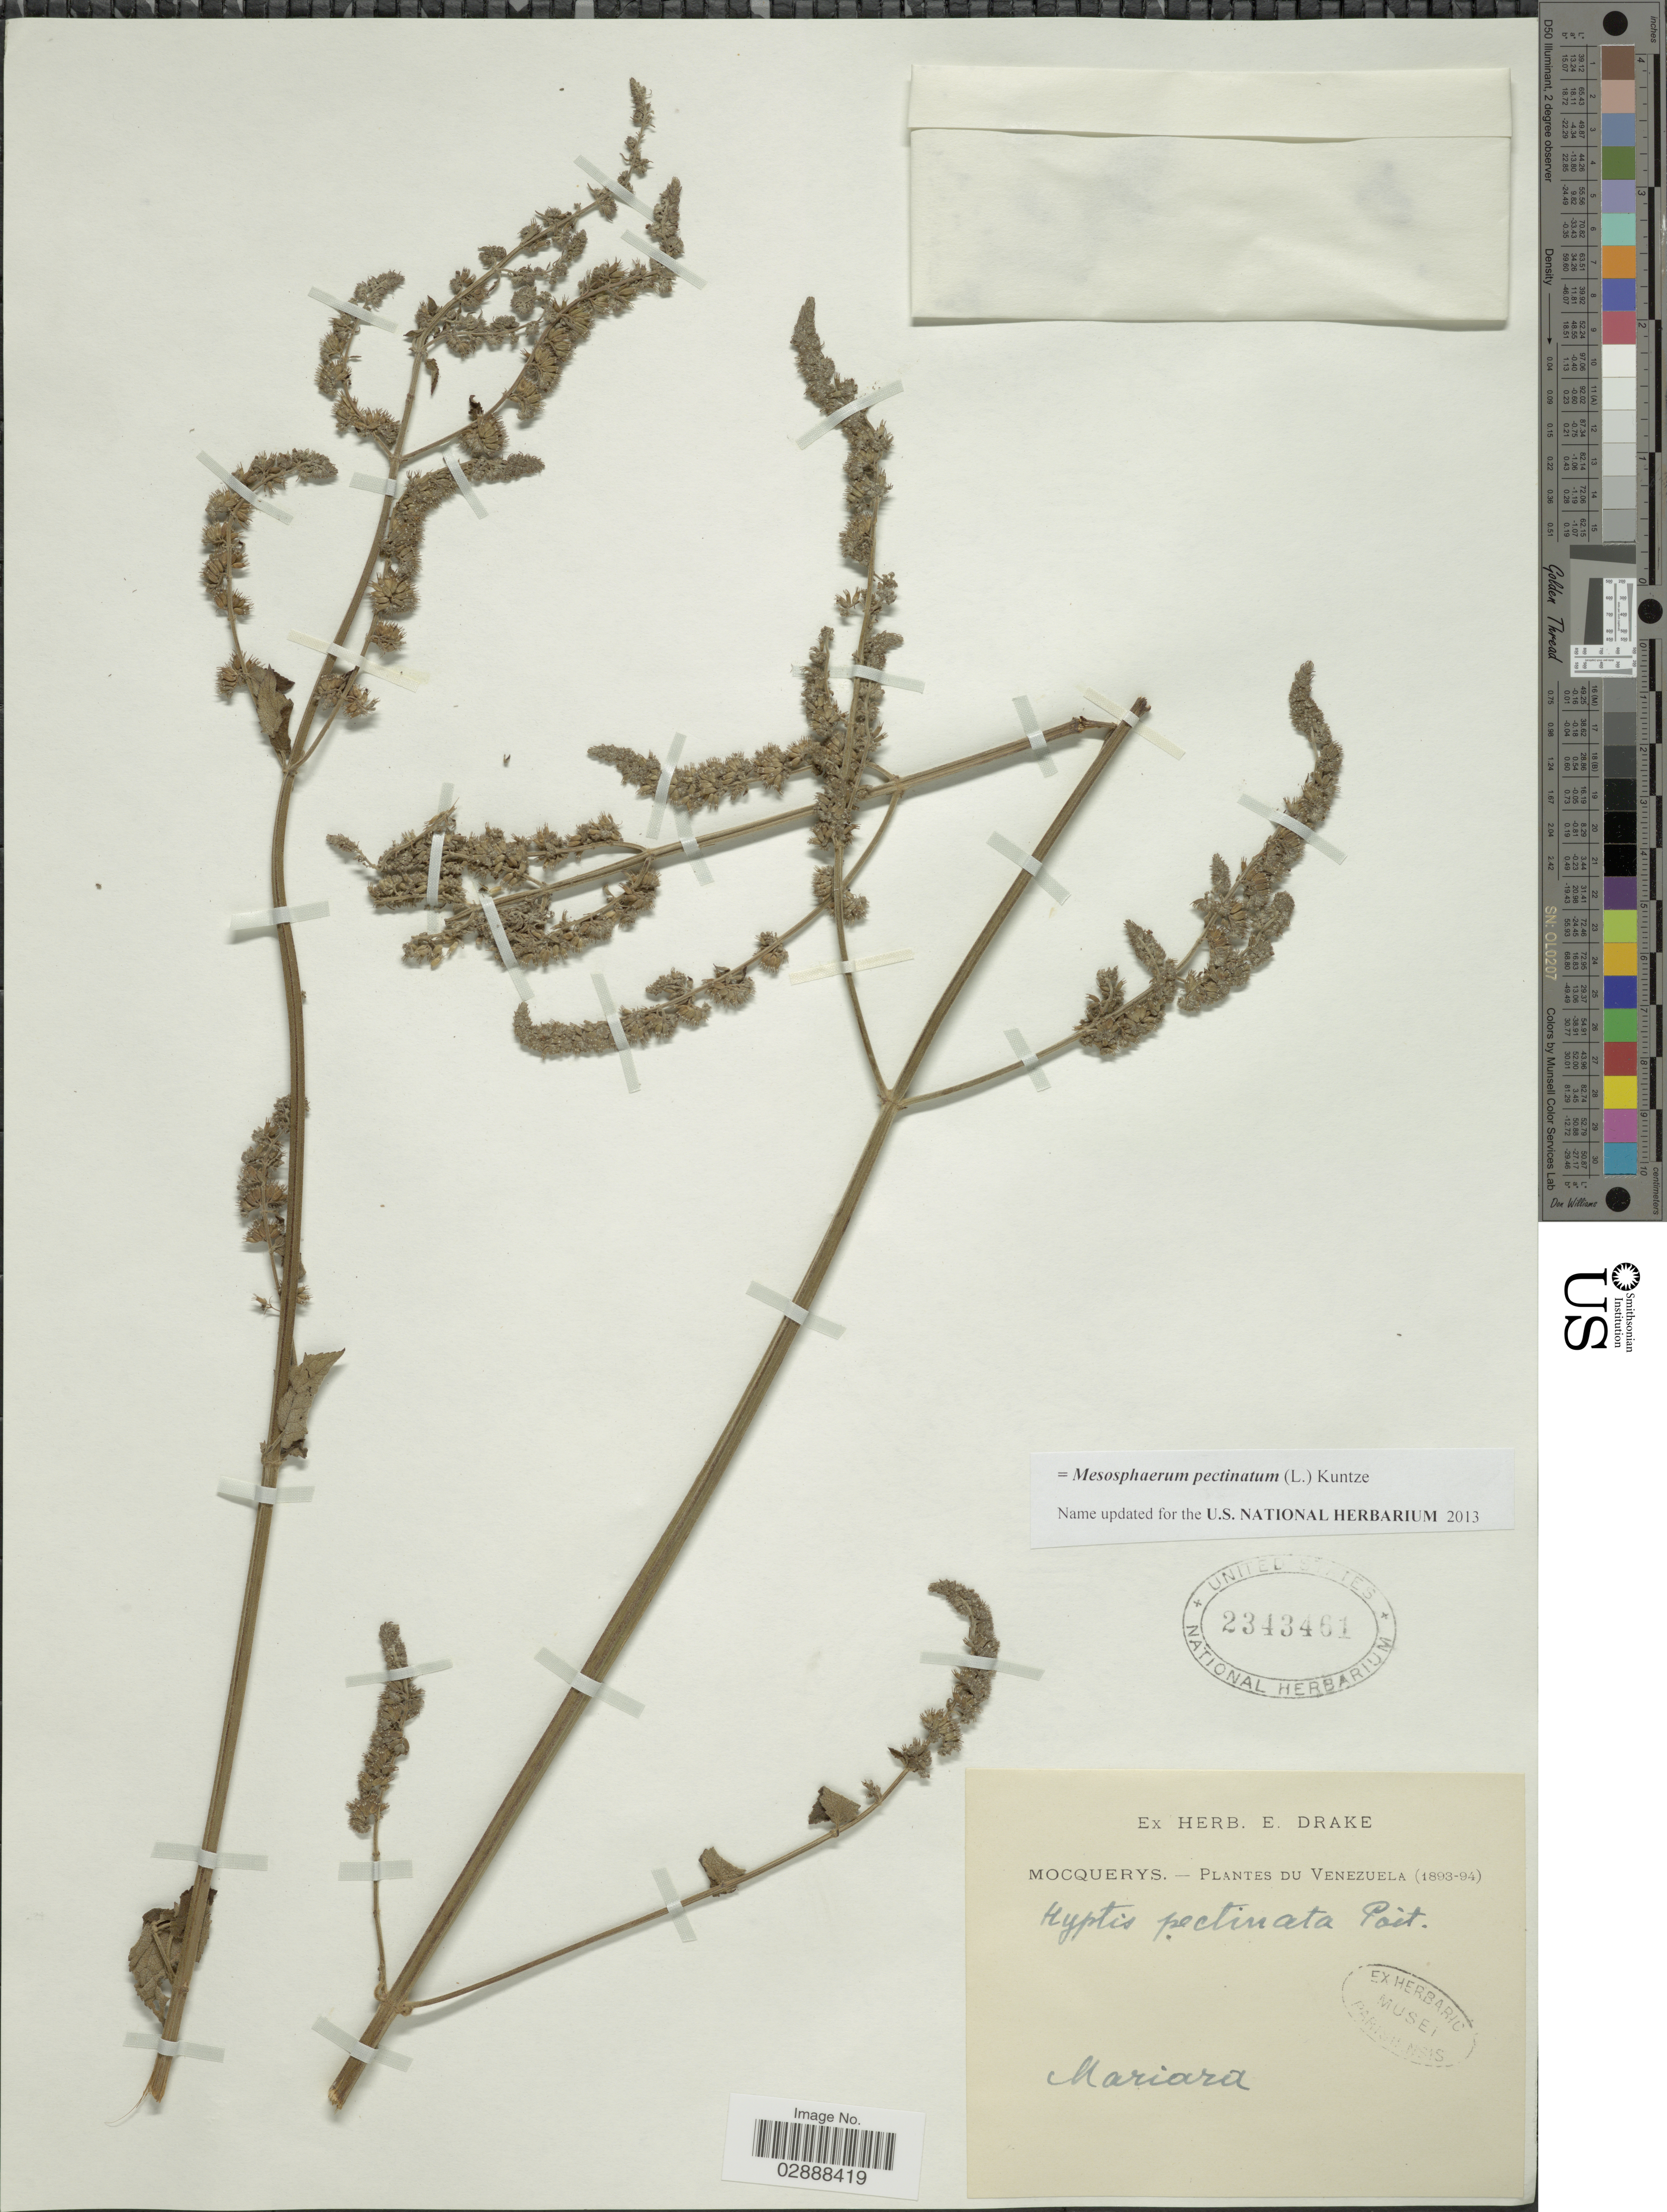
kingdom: Plantae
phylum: Tracheophyta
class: Magnoliopsida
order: Lamiales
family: Lamiaceae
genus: Mesosphaerum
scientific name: Mesosphaerum pectinatum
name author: (L.) Kuntze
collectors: A. Mocquerys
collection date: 1893/1894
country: Venezuela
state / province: Carabobo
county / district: Diego Ibarra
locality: Mariara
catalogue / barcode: US 2343461